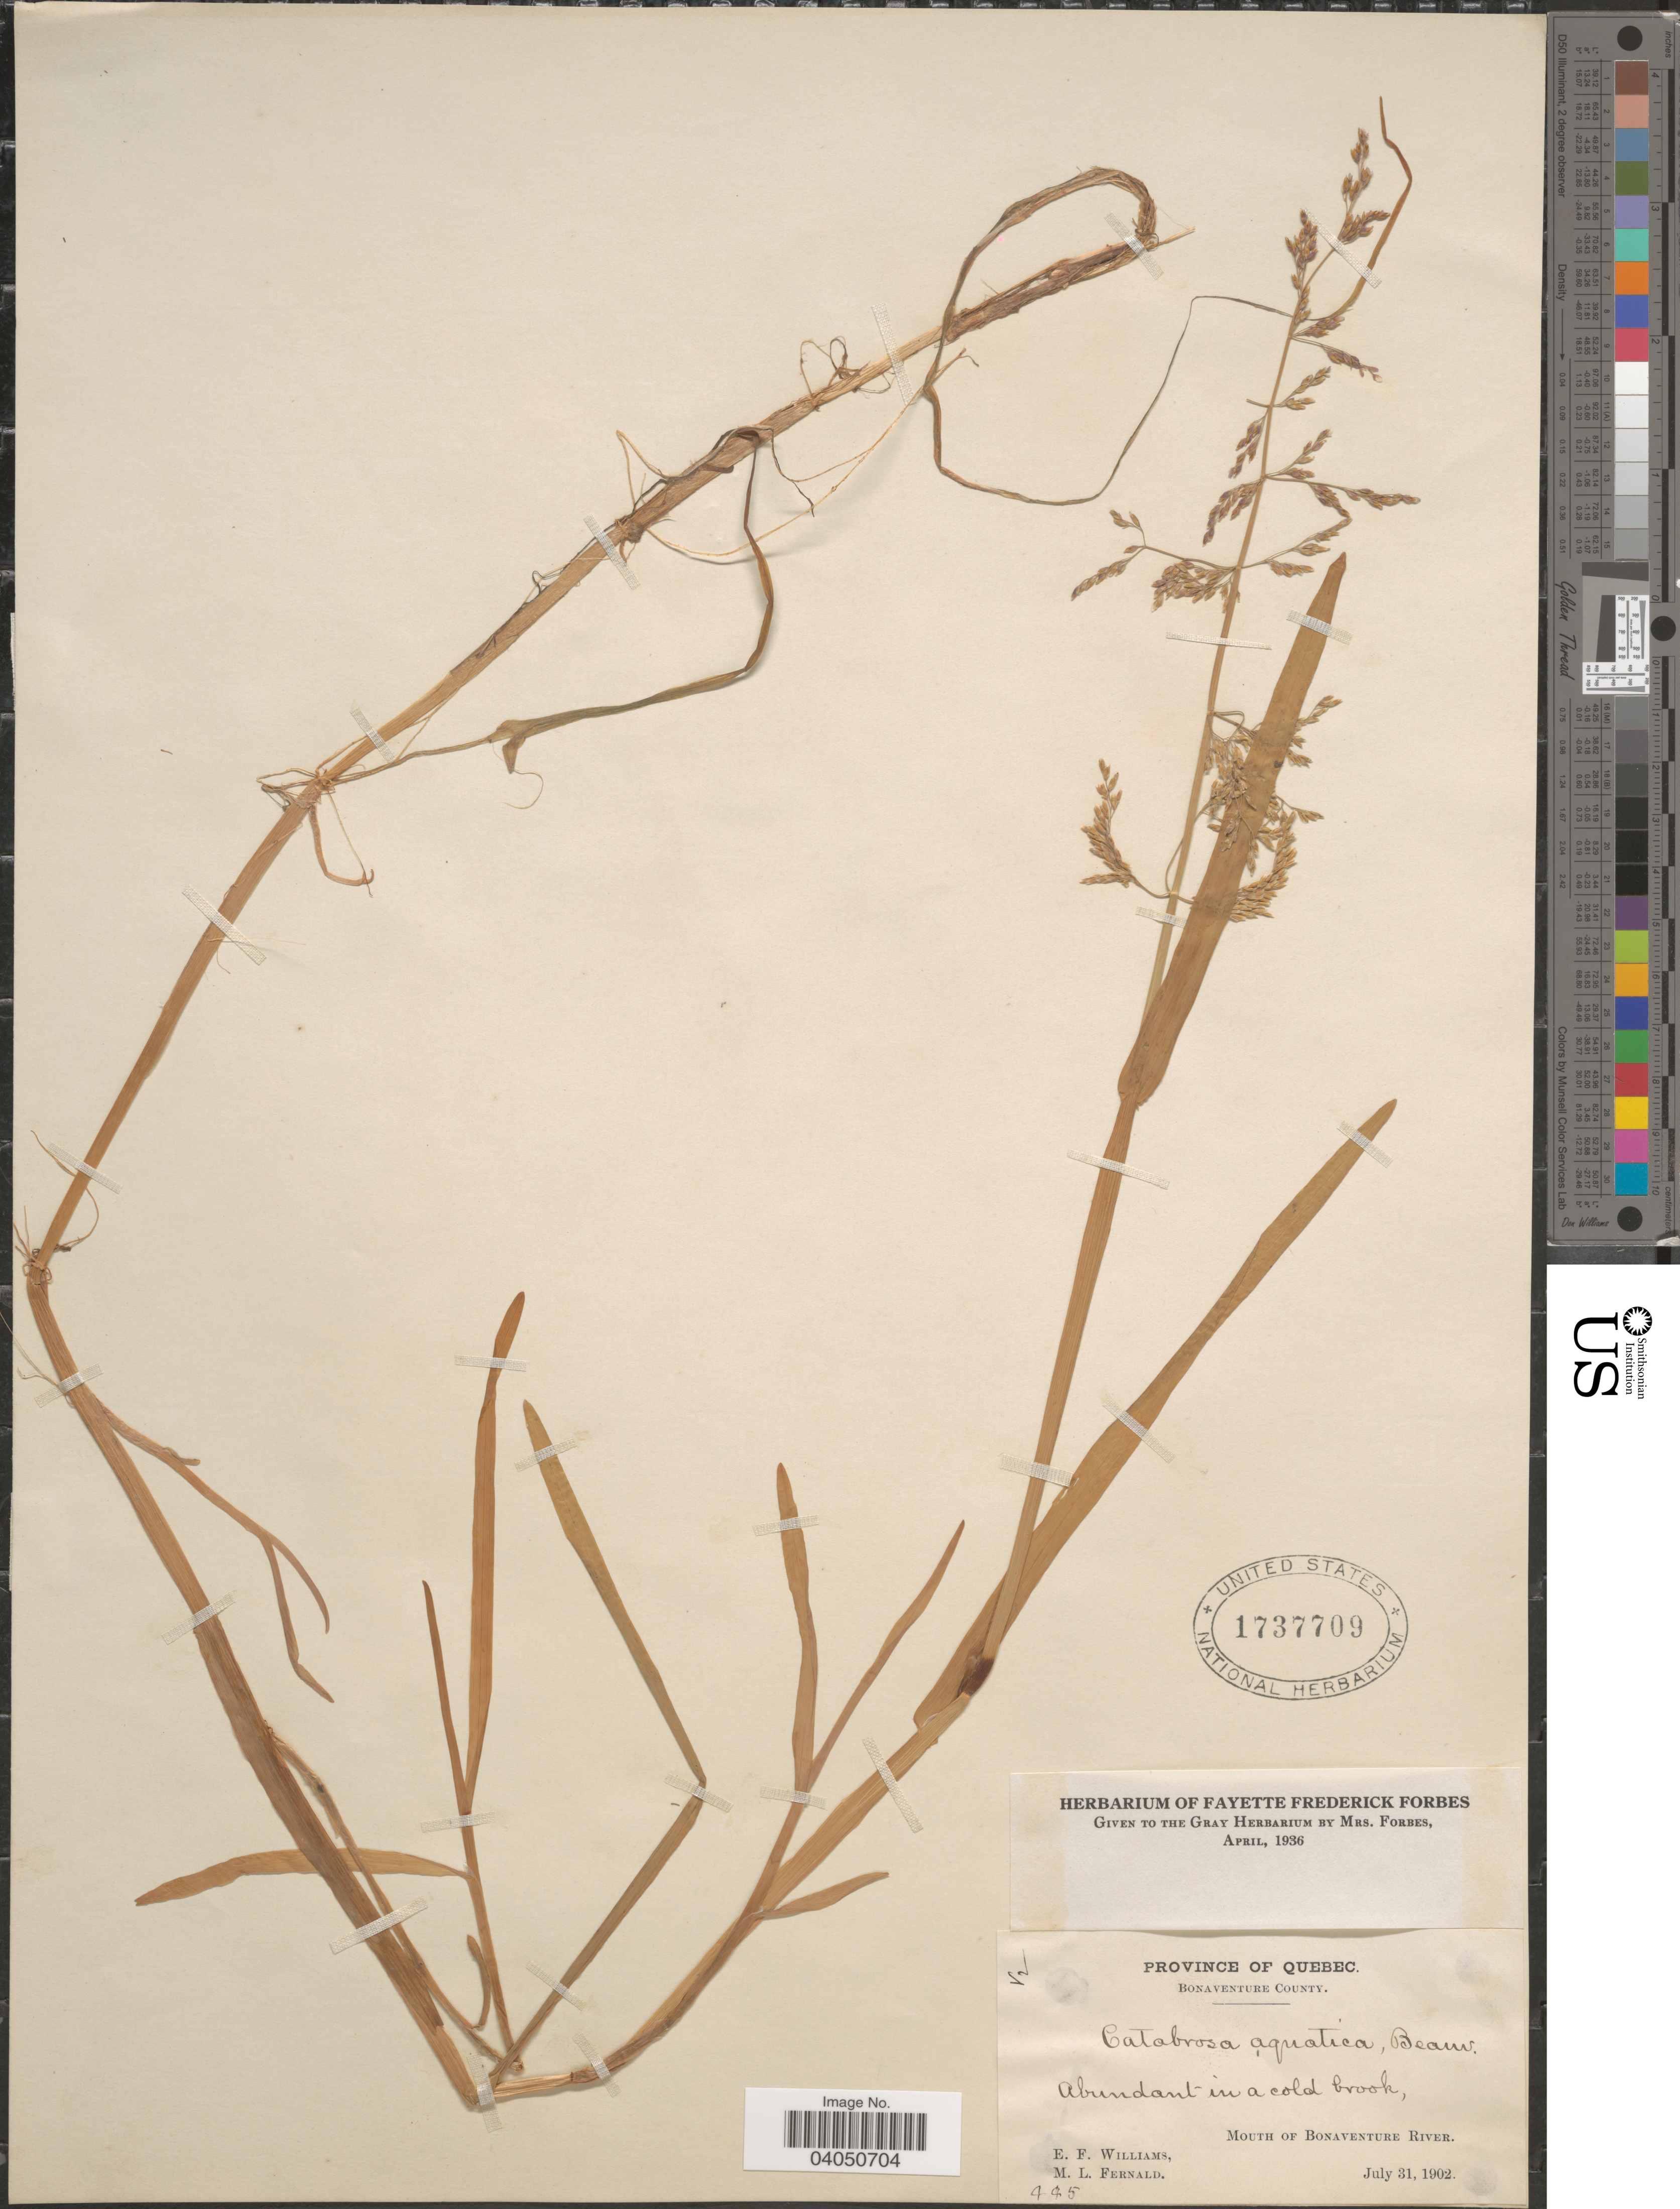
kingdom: Plantae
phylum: Tracheophyta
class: Liliopsida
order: Poales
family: Poaceae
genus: Catabrosa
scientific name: Catabrosa aquatica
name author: (L.) P. Beauv.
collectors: E. Williams & M. L. Fernald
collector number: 445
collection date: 1902-07-31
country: Canada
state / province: Quebec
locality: Bonaventure County. Mouth of Bonaventure River.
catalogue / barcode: US 1737709